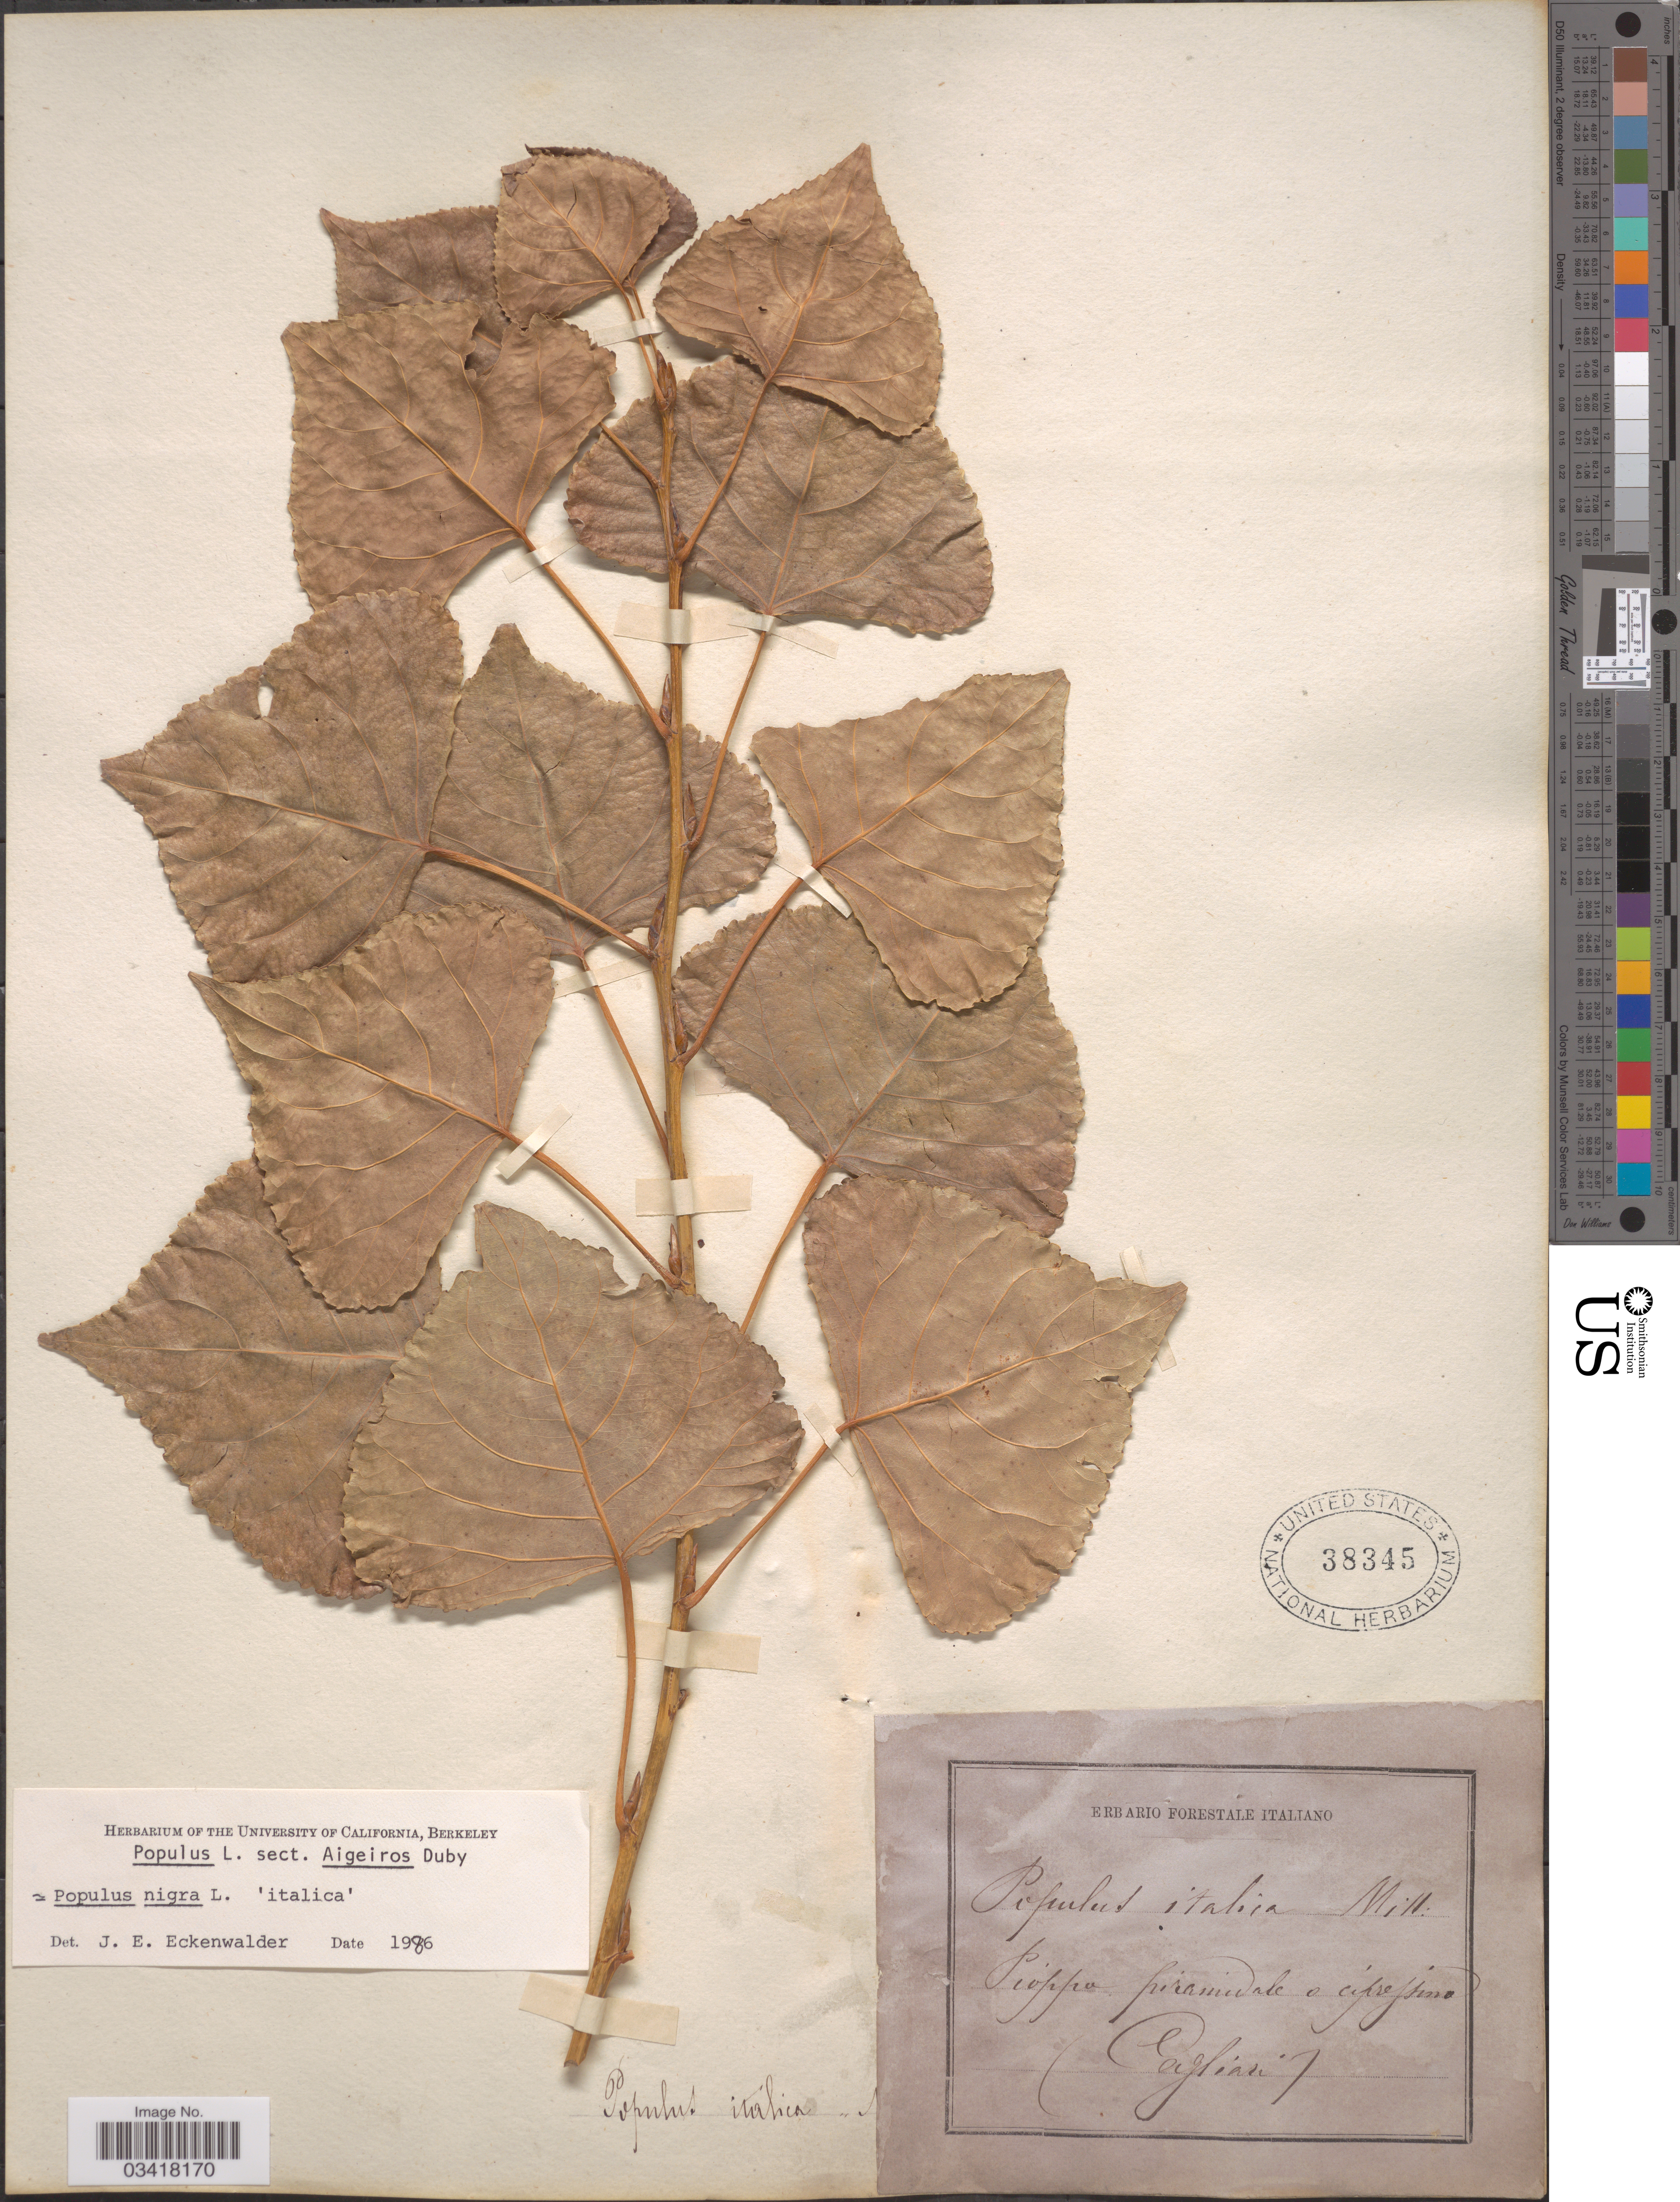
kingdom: Plantae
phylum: Tracheophyta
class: Magnoliopsida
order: Malpighiales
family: Salicaceae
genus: Populus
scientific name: Populus nigra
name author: L.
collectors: Ex herb. Forestale Italiano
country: Italy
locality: Pioppo piramidale o cipressino [interpreted] (Cagliari).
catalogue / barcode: US 38345